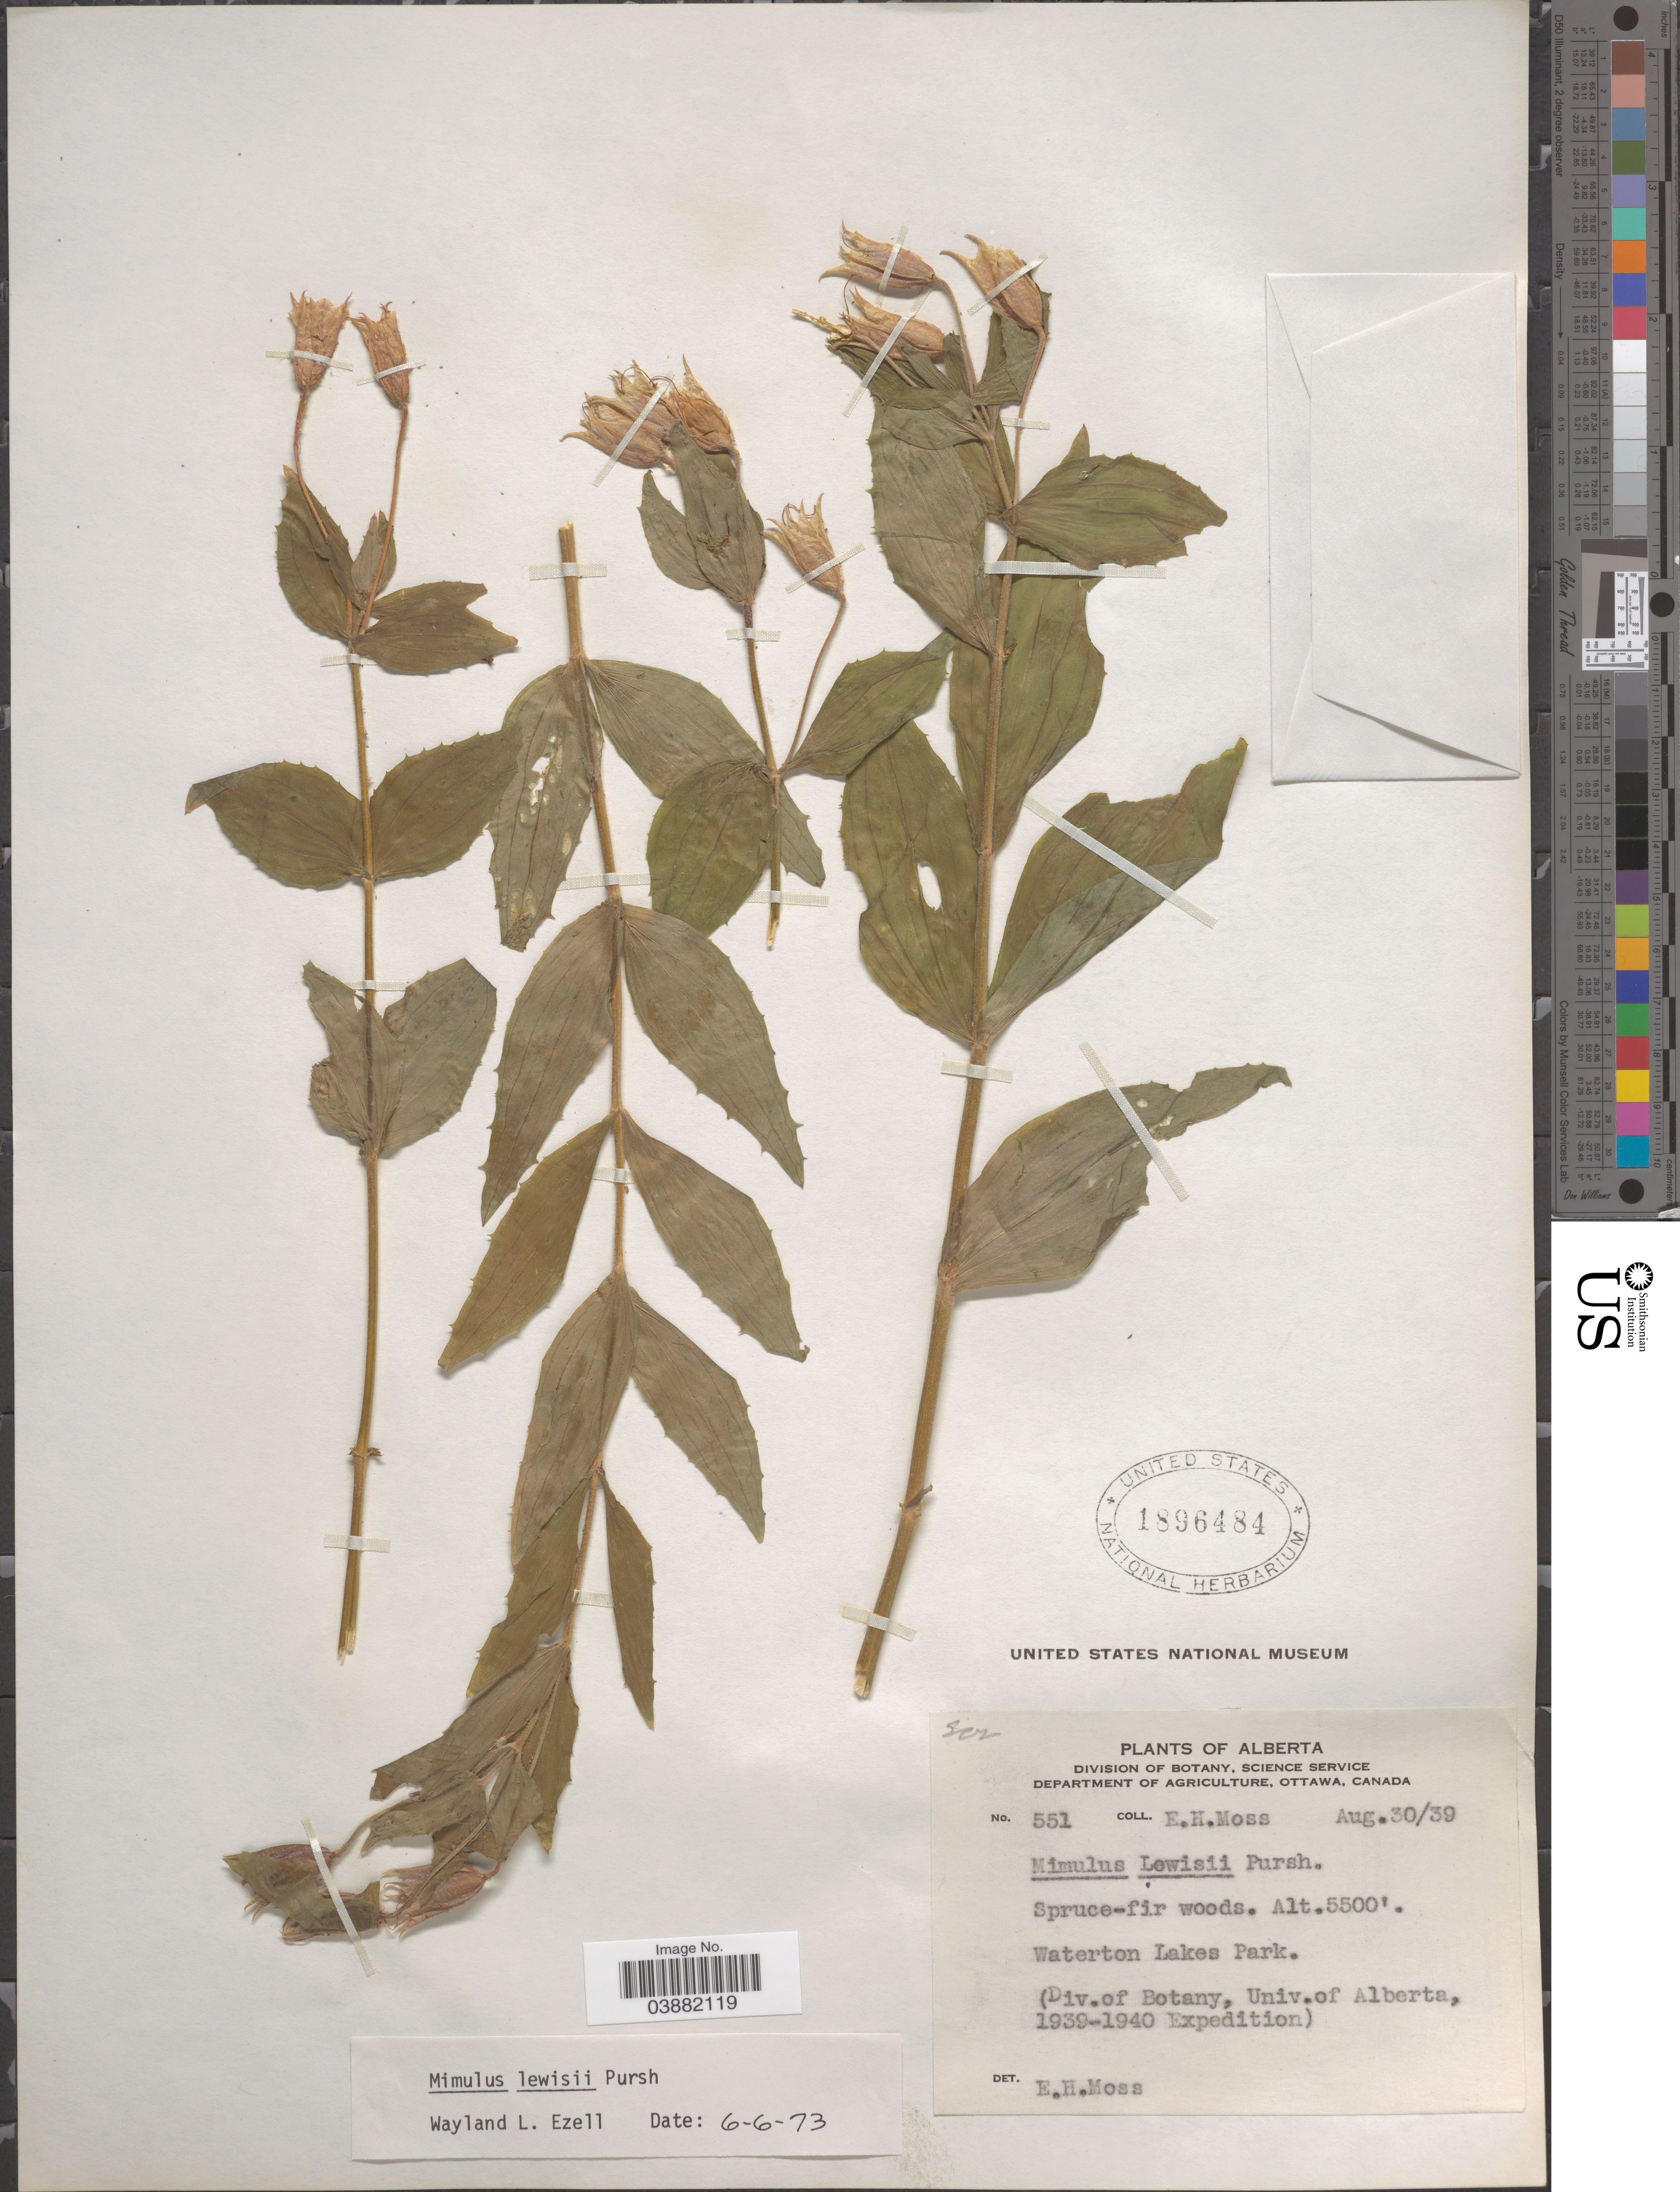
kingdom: Plantae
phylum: Tracheophyta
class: Magnoliopsida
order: Lamiales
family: Phrymaceae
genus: Mimulus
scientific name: Mimulus lewisii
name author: Pursh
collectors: E. Moss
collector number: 551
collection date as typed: Transcribed d/m/y: 30/8/39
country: Canada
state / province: Alberta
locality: Waterton Lakes Park.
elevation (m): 1676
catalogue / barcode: US 1896484